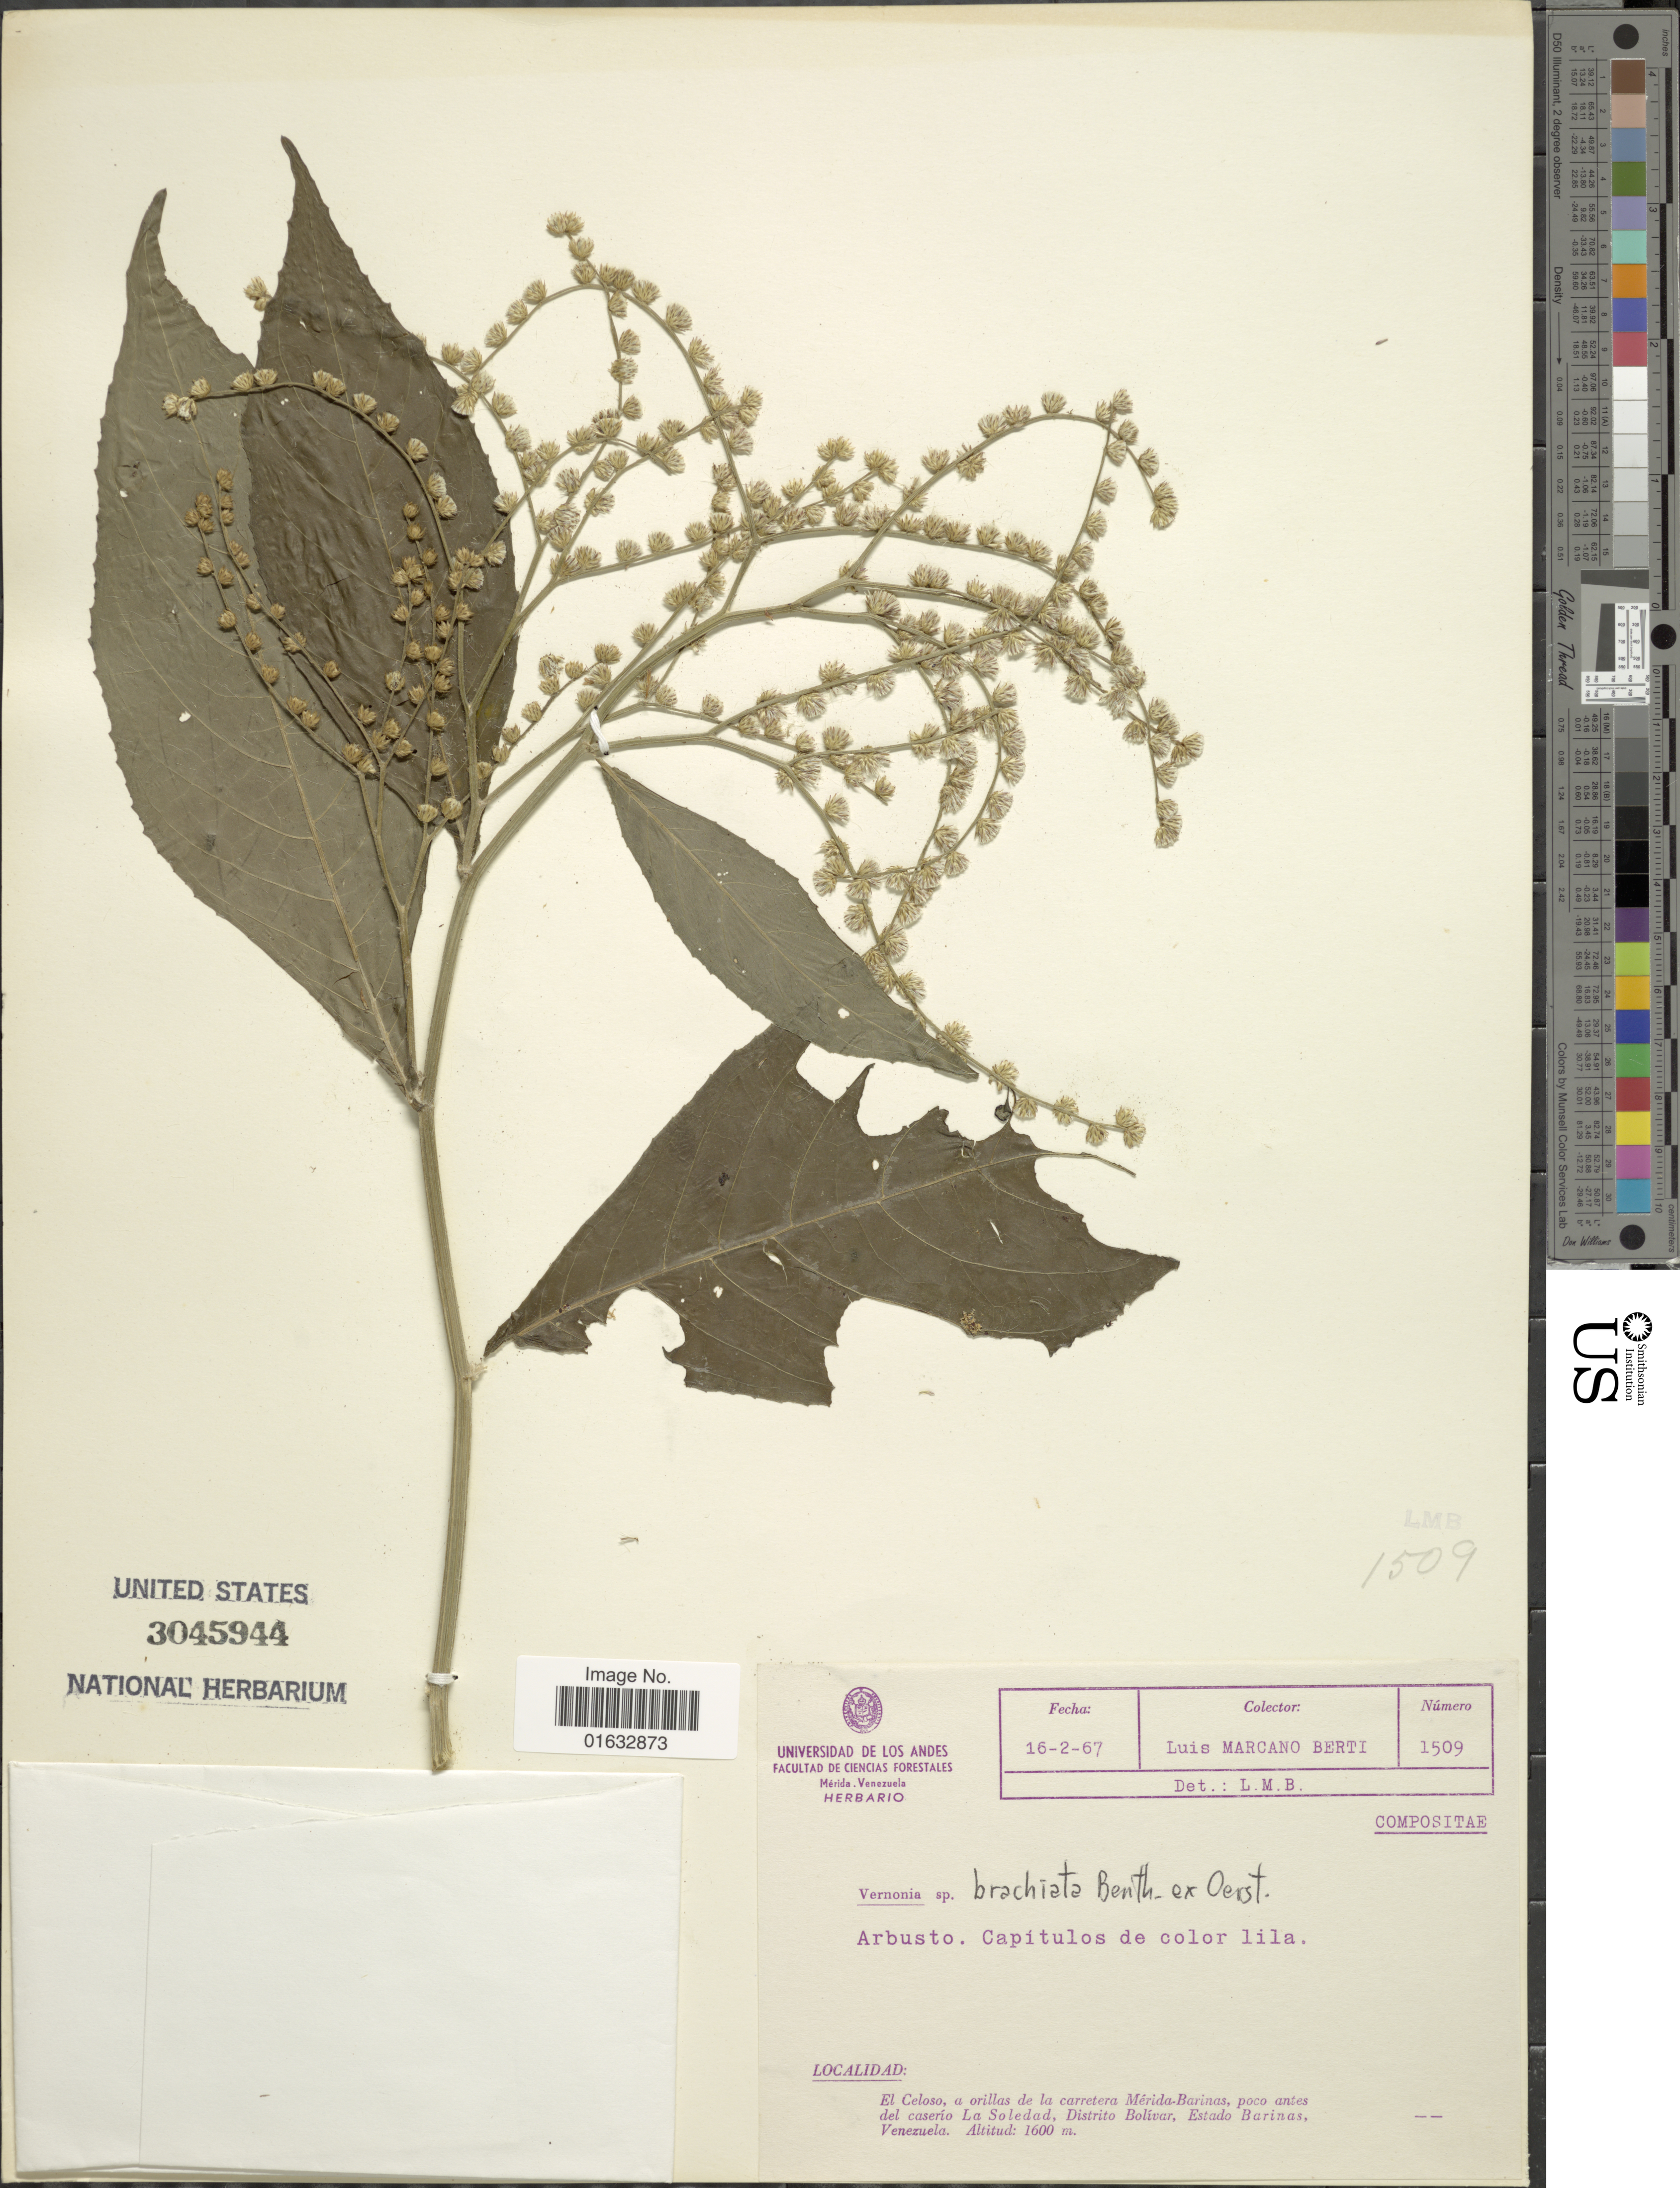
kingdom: Plantae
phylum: Tracheophyta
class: Magnoliopsida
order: Asterales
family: Asteraceae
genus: Eirmocephala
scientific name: Eirmocephala brachiata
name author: (Benth.) H. Rob.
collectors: L. Marcano-Berti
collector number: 1509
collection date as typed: Transcribed d/m/y: 16/2/67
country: Venezuela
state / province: Mérida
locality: El Celoso, a orillas de la carretera Merida-Barinas, poco antes del caserio. La Soledad, Distrito Bolivar, Estado Barinas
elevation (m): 1600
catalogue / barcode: US 3045944